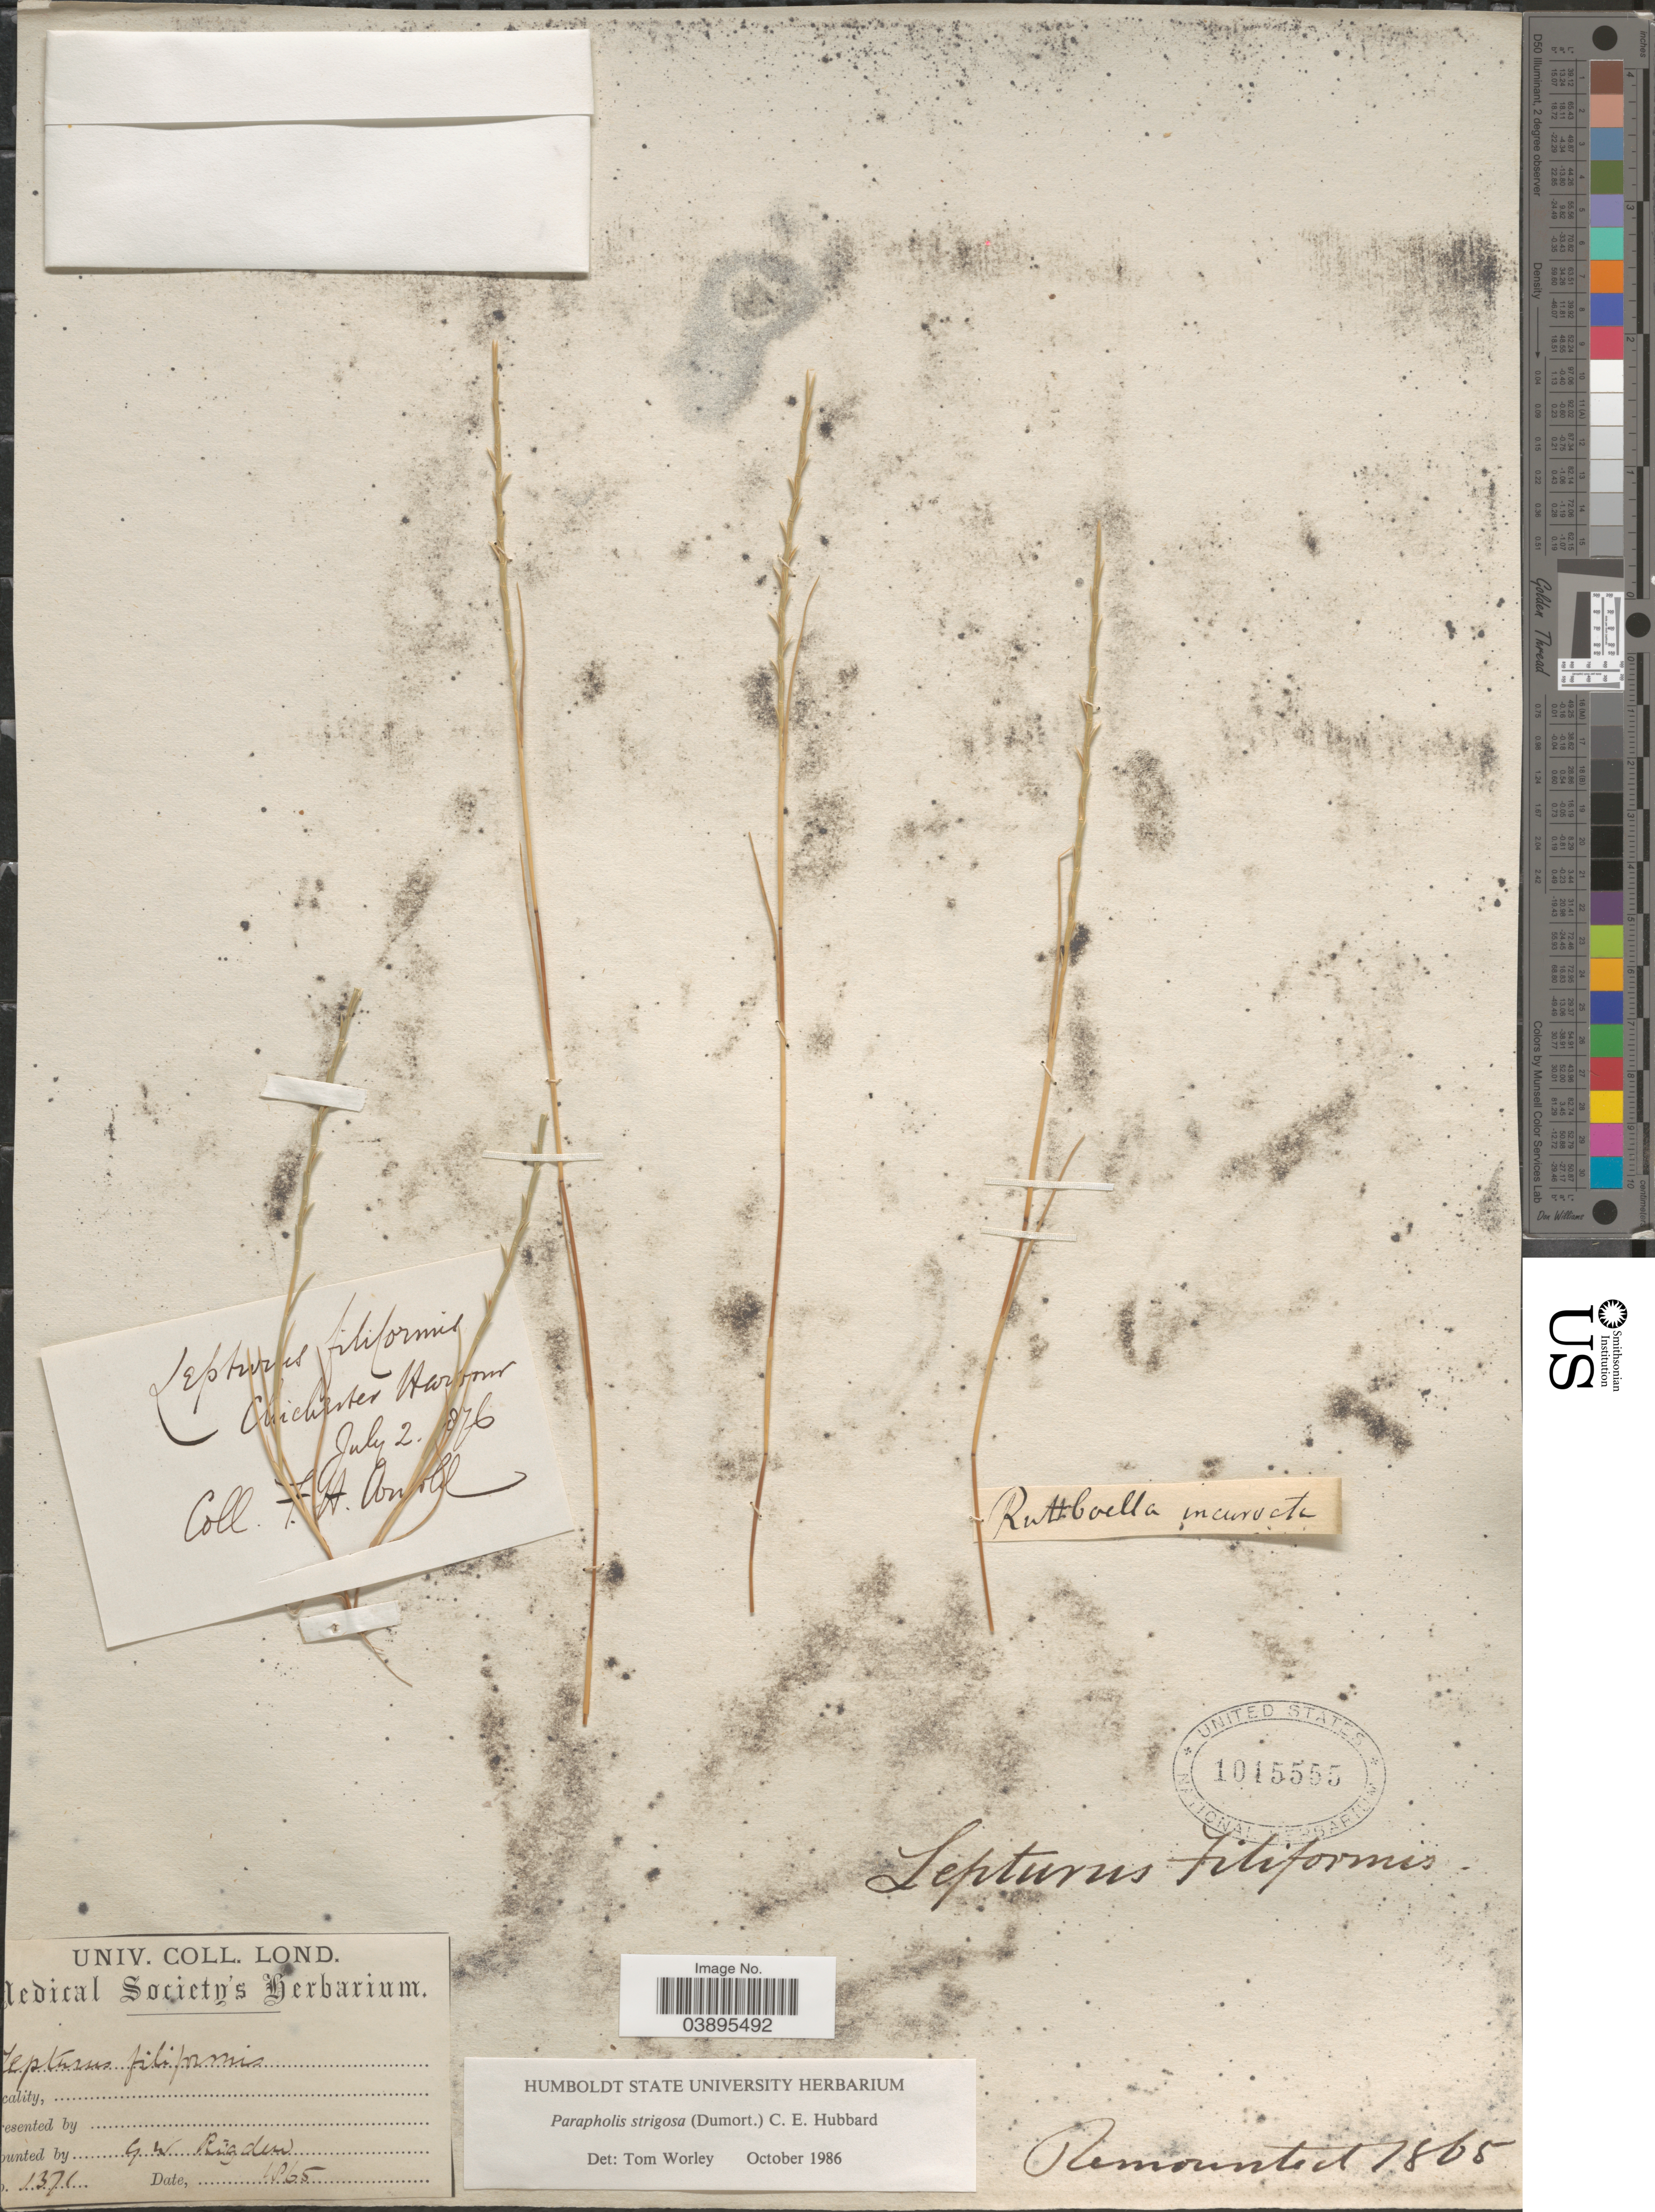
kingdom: Plantae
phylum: Tracheophyta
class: Liliopsida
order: Poales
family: Poaceae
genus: Parapholis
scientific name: Parapholis strigosa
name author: (Dumort.) C.E. Hubb.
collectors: F. Arnold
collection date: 1876-07-02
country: United Kingdom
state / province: England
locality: Chichester Harbour.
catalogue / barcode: US 1015555